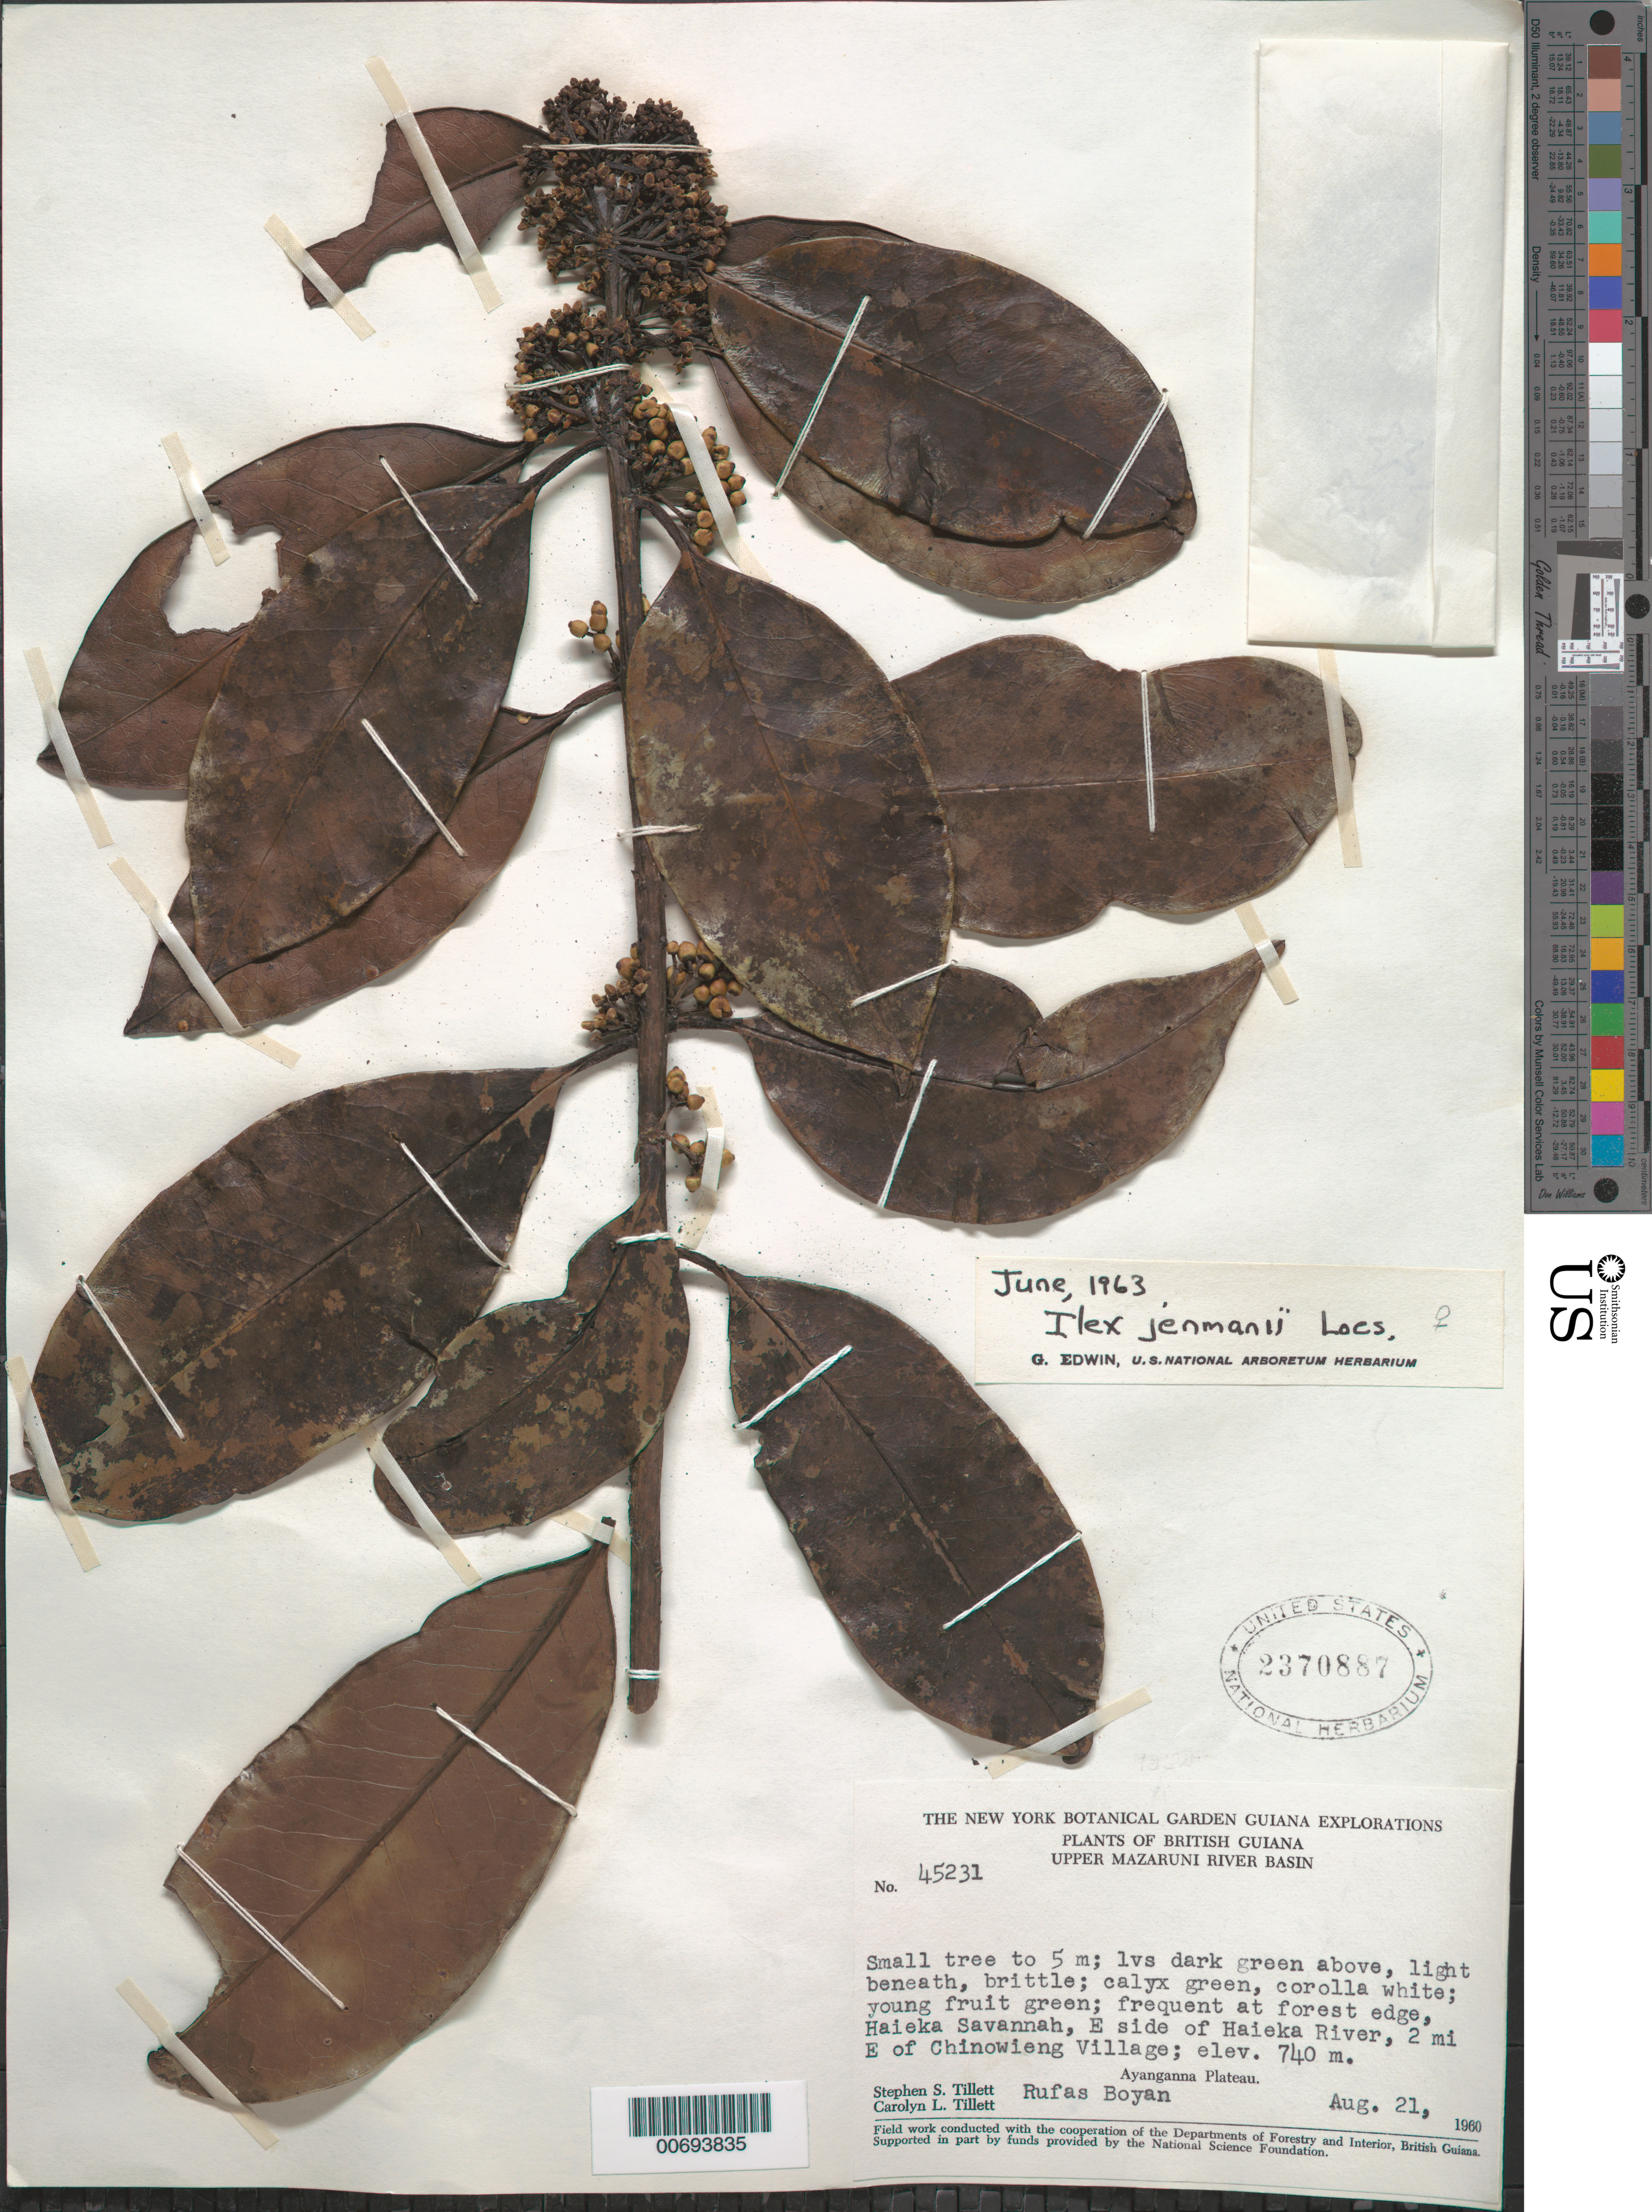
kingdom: Plantae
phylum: Tracheophyta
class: Magnoliopsida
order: Aquifoliales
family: Aquifoliaceae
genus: Ilex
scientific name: Ilex jenmanii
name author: Loes.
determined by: Edwin, G.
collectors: S. S. Tillett, C. L. Tillett & R. Boyan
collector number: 45231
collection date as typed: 21-Aug-60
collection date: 1960-08-21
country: Guyana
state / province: Cuyuni-Mazaruni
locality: Haieka Savanna, E side of Haieka R., 2 mi. E of Chinowieng Village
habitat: Forest edge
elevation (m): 740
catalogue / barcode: US 2370887